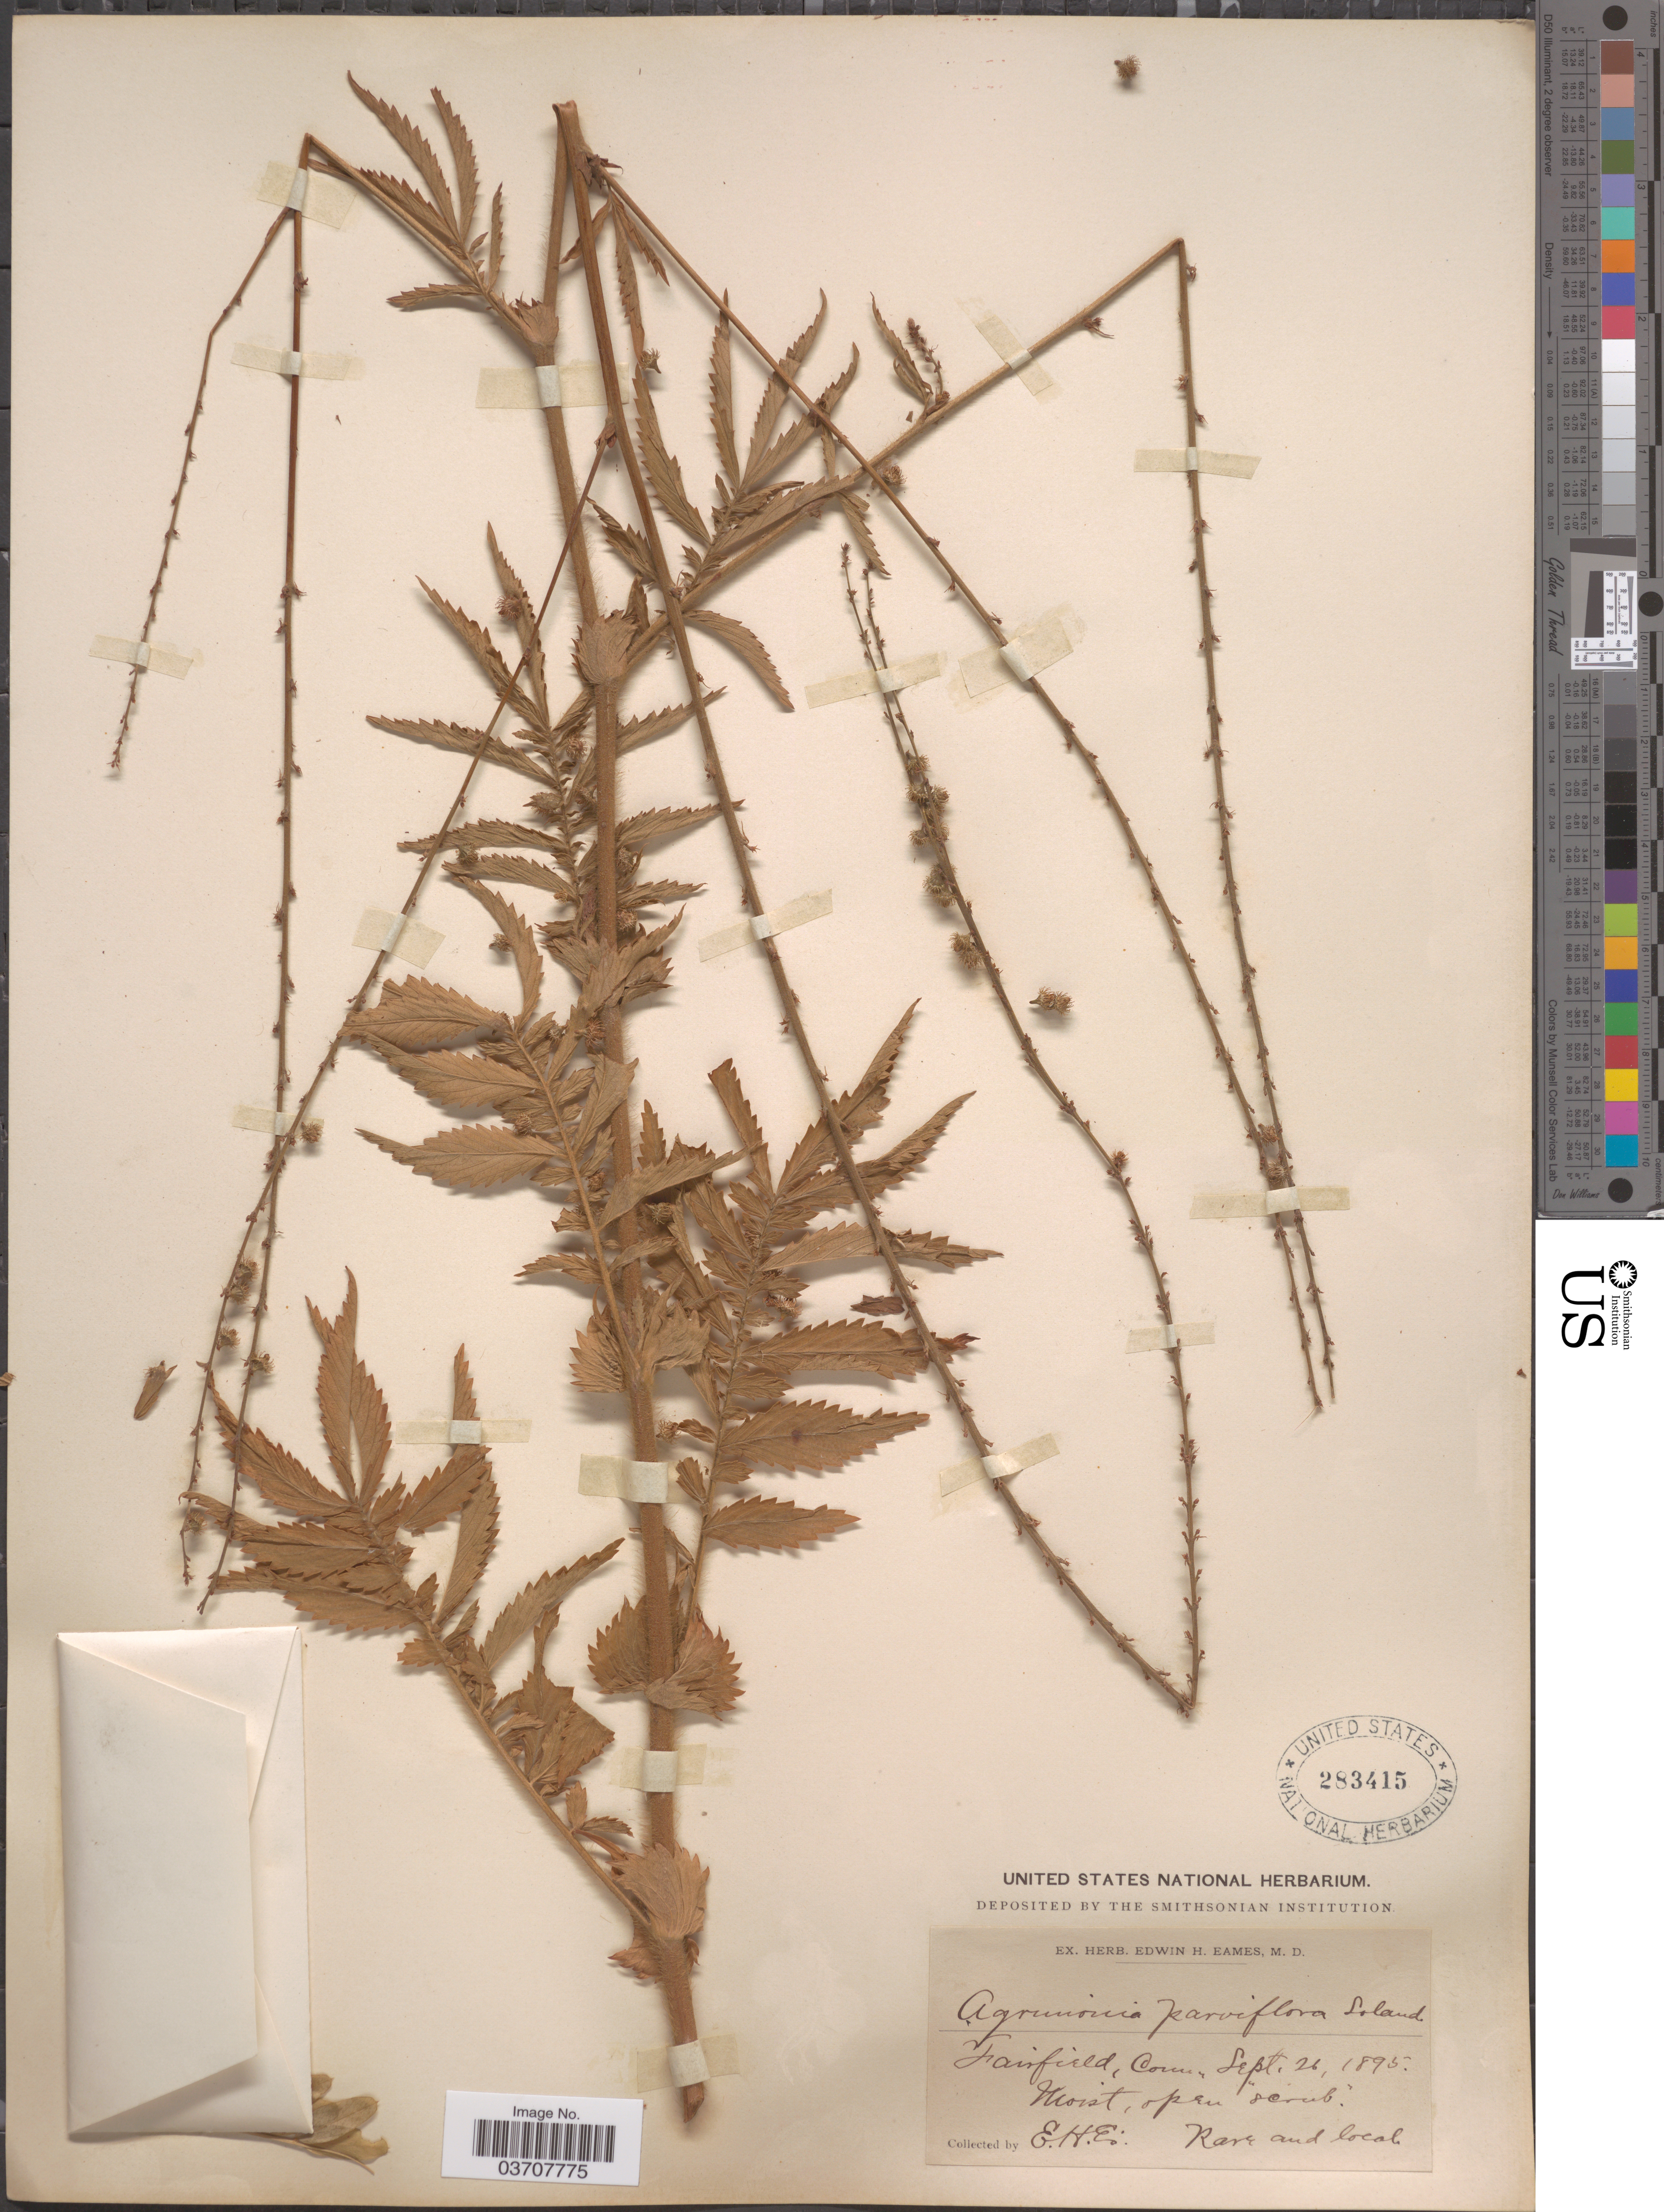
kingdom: Plantae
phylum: Tracheophyta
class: Magnoliopsida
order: Rosales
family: Rosaceae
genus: Agrimonia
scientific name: Agrimonia parviflora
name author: Aiton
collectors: E. H. Eames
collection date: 1895-09-26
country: United States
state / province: Connecticut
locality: Fairfield.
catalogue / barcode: US 283415